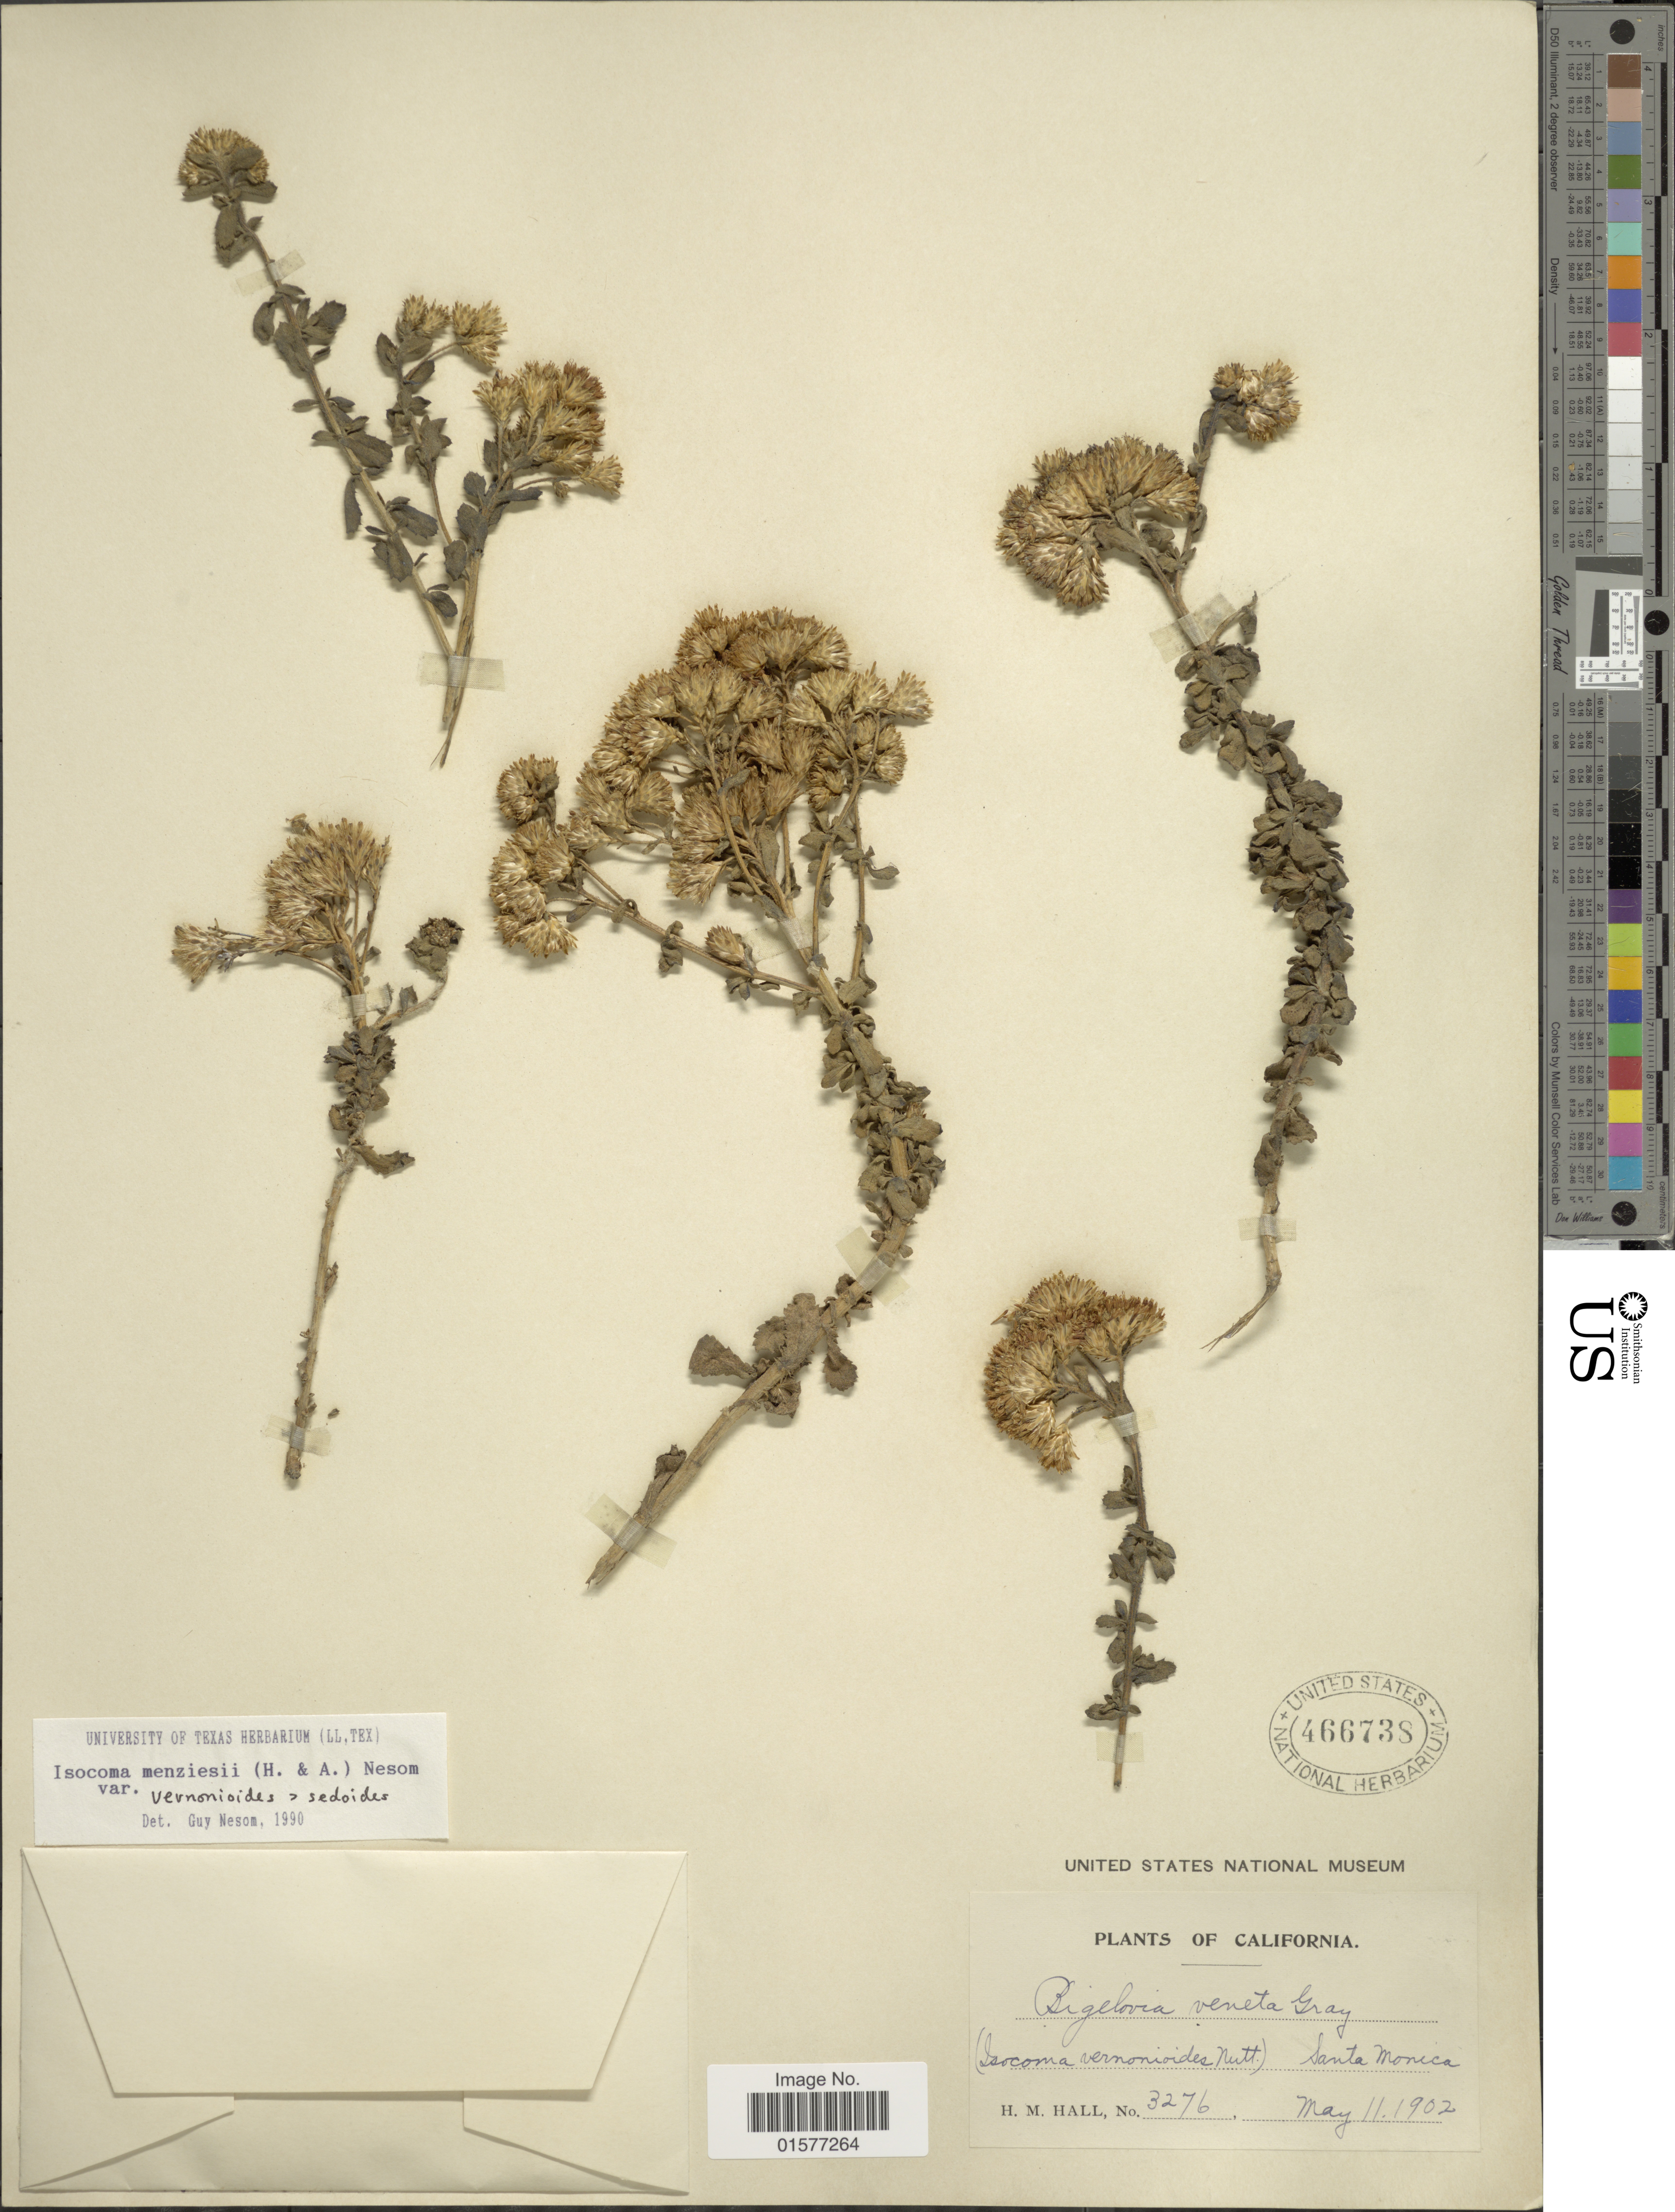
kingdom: Plantae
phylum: Tracheophyta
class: Magnoliopsida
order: Asterales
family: Asteraceae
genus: Isocoma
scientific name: Isocoma menziesii var. vernonioides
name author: (Nutt.) G.L. Nesom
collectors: H. M. Hall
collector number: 3276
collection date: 1902-05-11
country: United States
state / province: California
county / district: Los Angeles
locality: Santa Monica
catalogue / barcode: US 466738